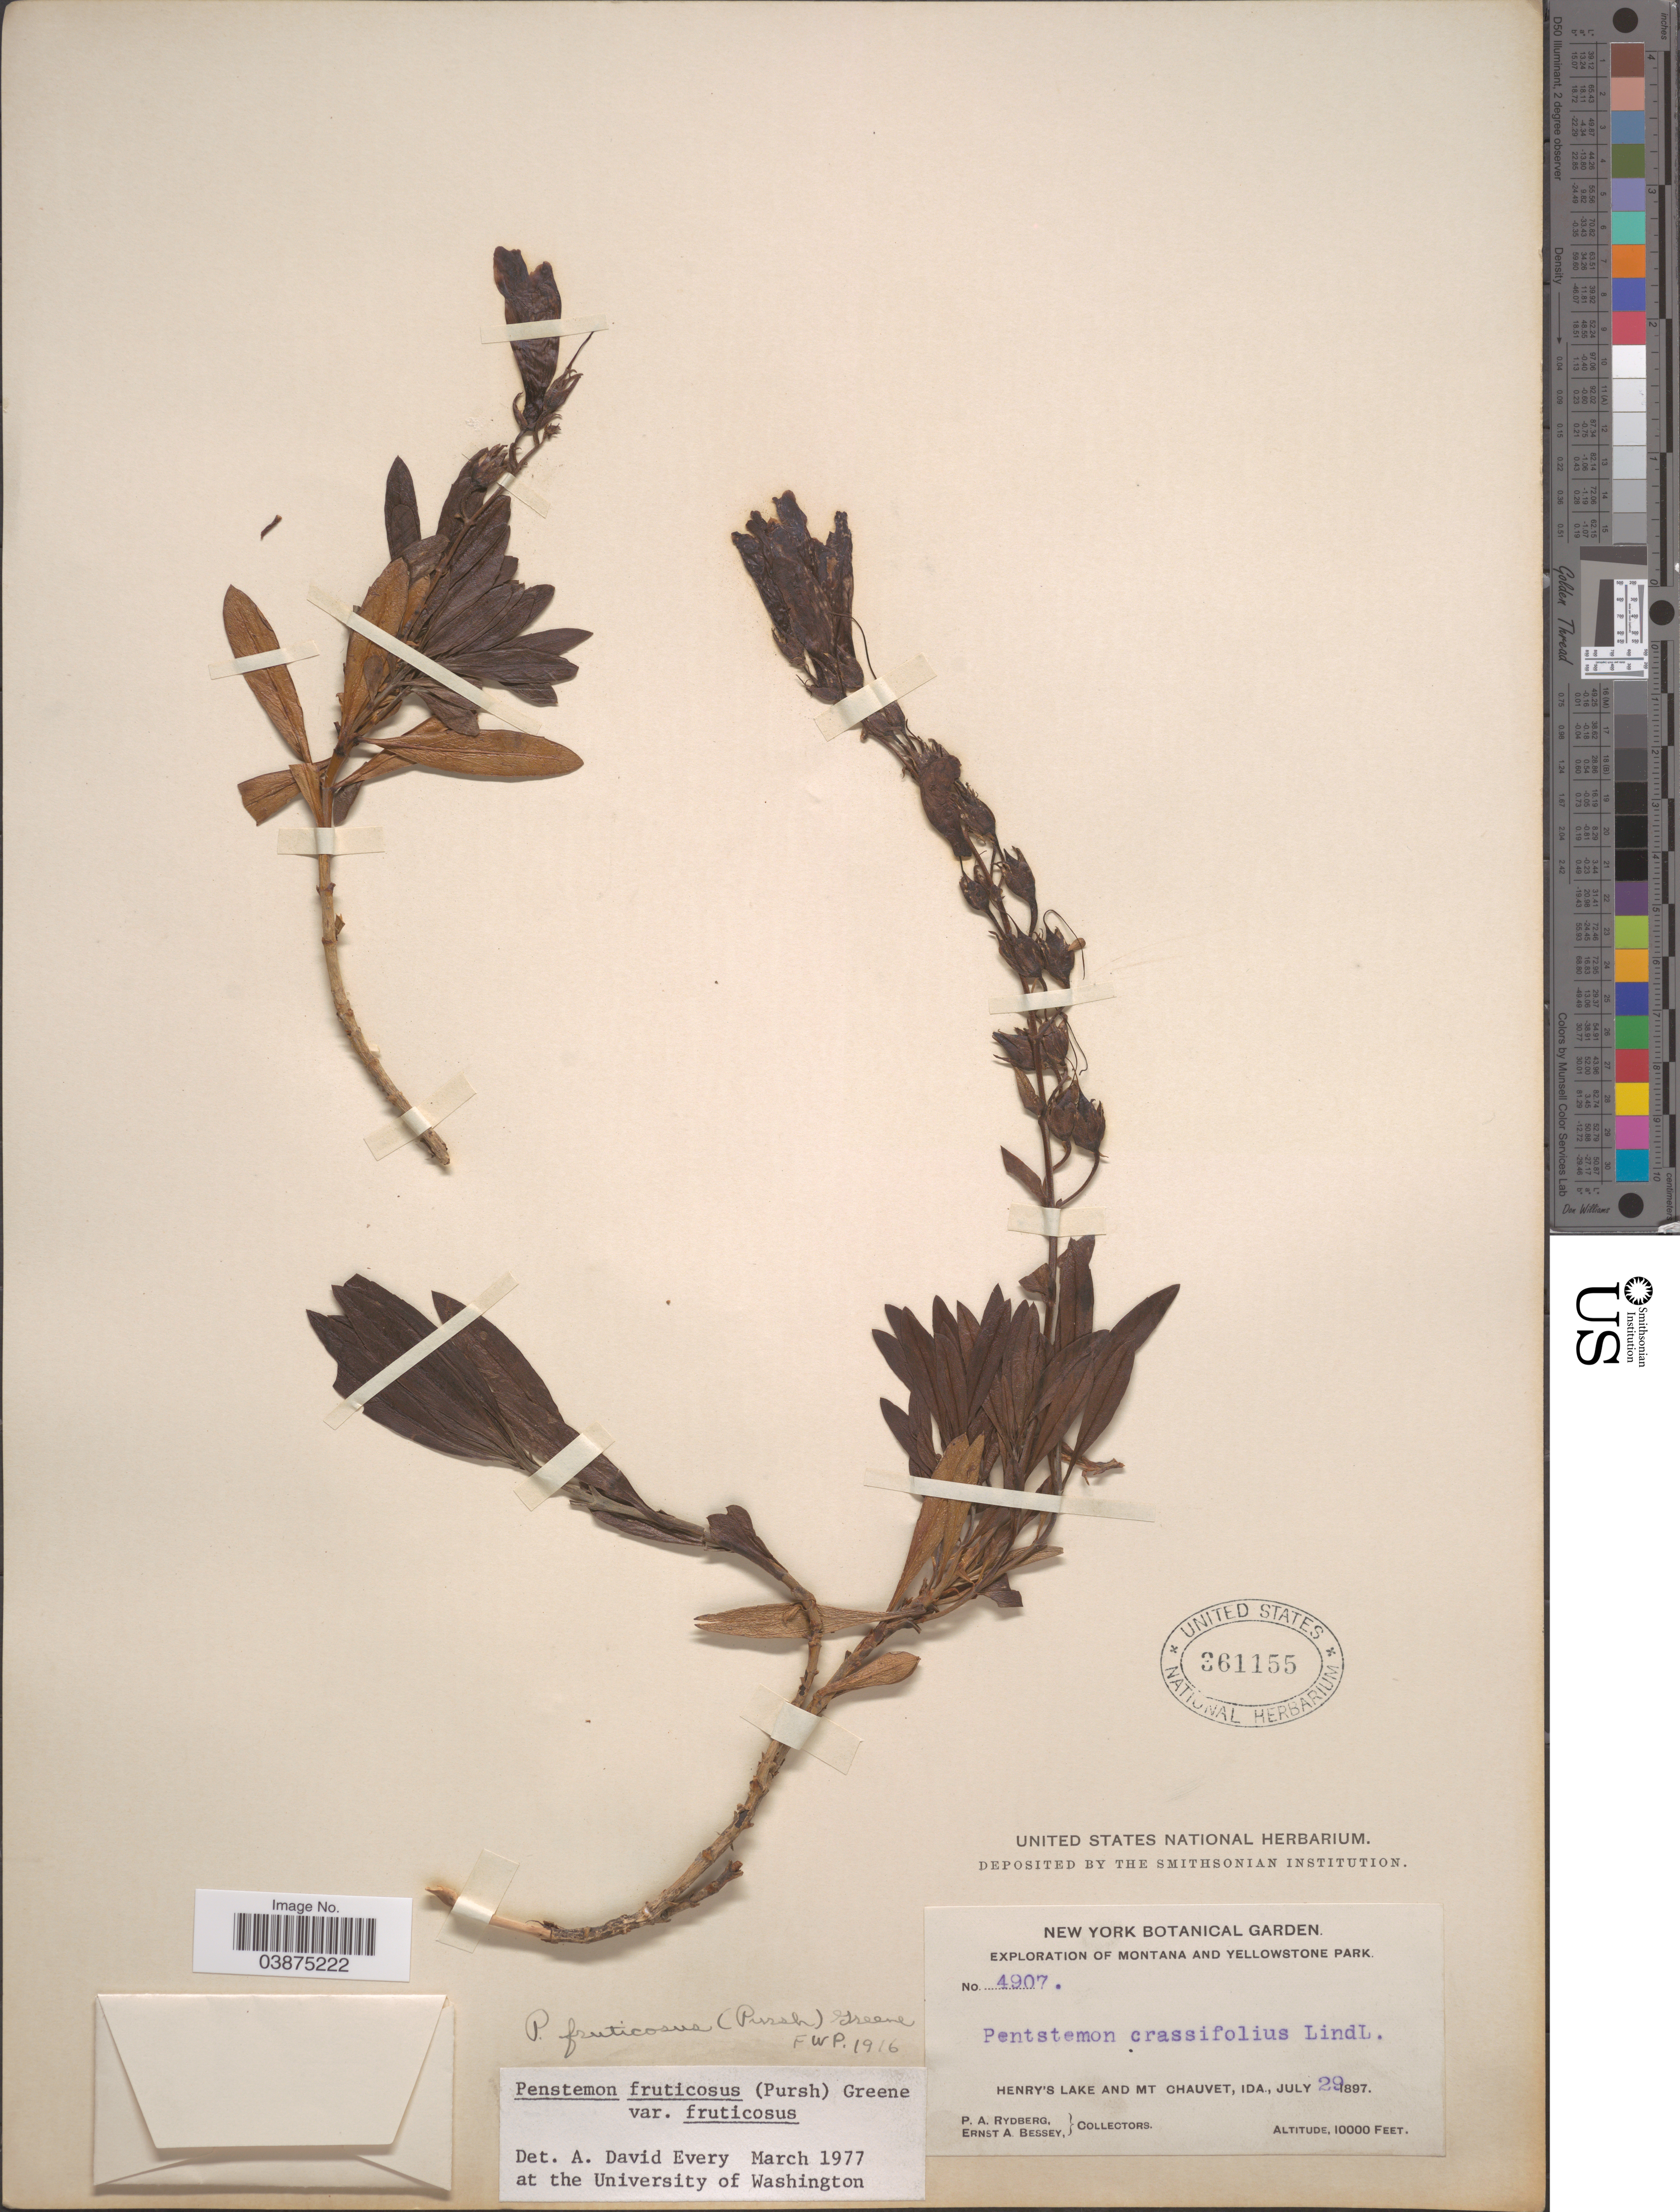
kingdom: Plantae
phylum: Tracheophyta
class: Magnoliopsida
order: Lamiales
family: Plantaginaceae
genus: Penstemon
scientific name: Penstemon fruticosus var. fruticosus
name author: (Pursh) Greene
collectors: P. A. Rydberg & E. A. Bessey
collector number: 4907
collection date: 1897-07-29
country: United States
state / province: Idaho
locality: Yellowstone Park. [unsure placement] Henry's Lake and Mt Chauvet.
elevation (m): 3048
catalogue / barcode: US 361155